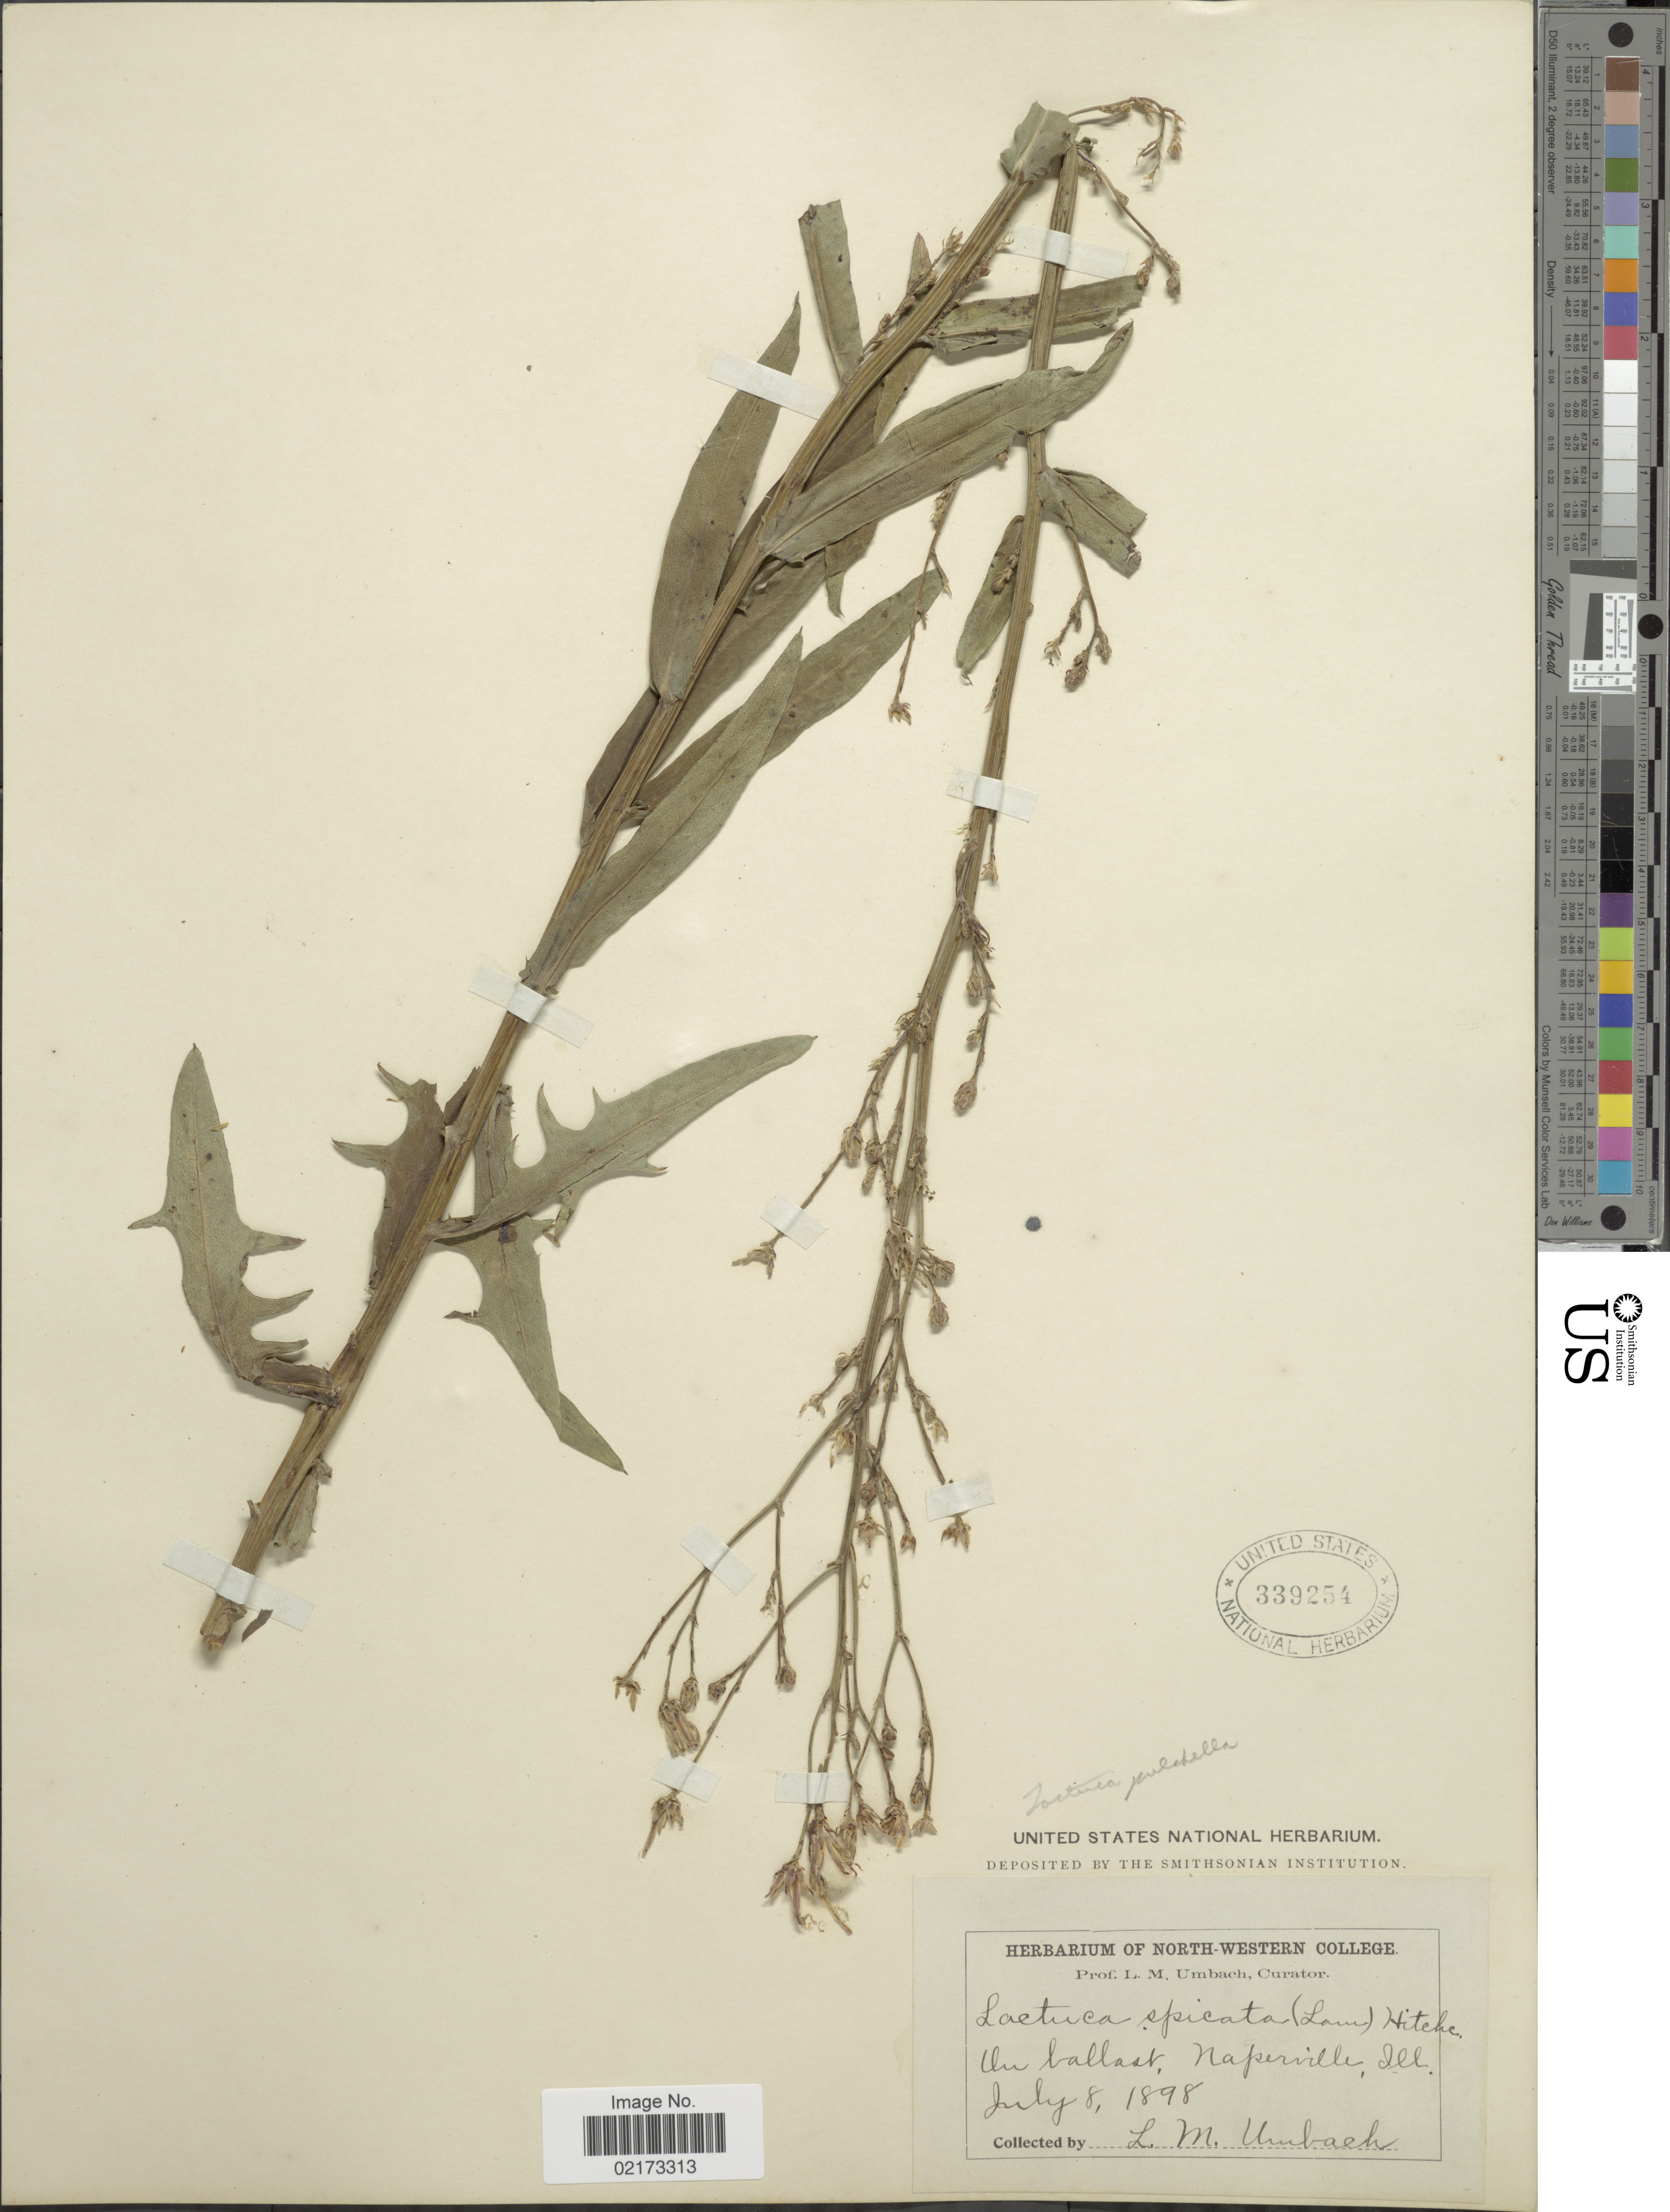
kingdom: Plantae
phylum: Tracheophyta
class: Magnoliopsida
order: Asterales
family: Asteraceae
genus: Lactuca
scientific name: Lactuca tatarica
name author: (L.) C.A. Mey.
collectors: L. M. Umbach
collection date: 1898-07-08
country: United States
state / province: Illinois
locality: Naperville, Ill.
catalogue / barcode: US 339254